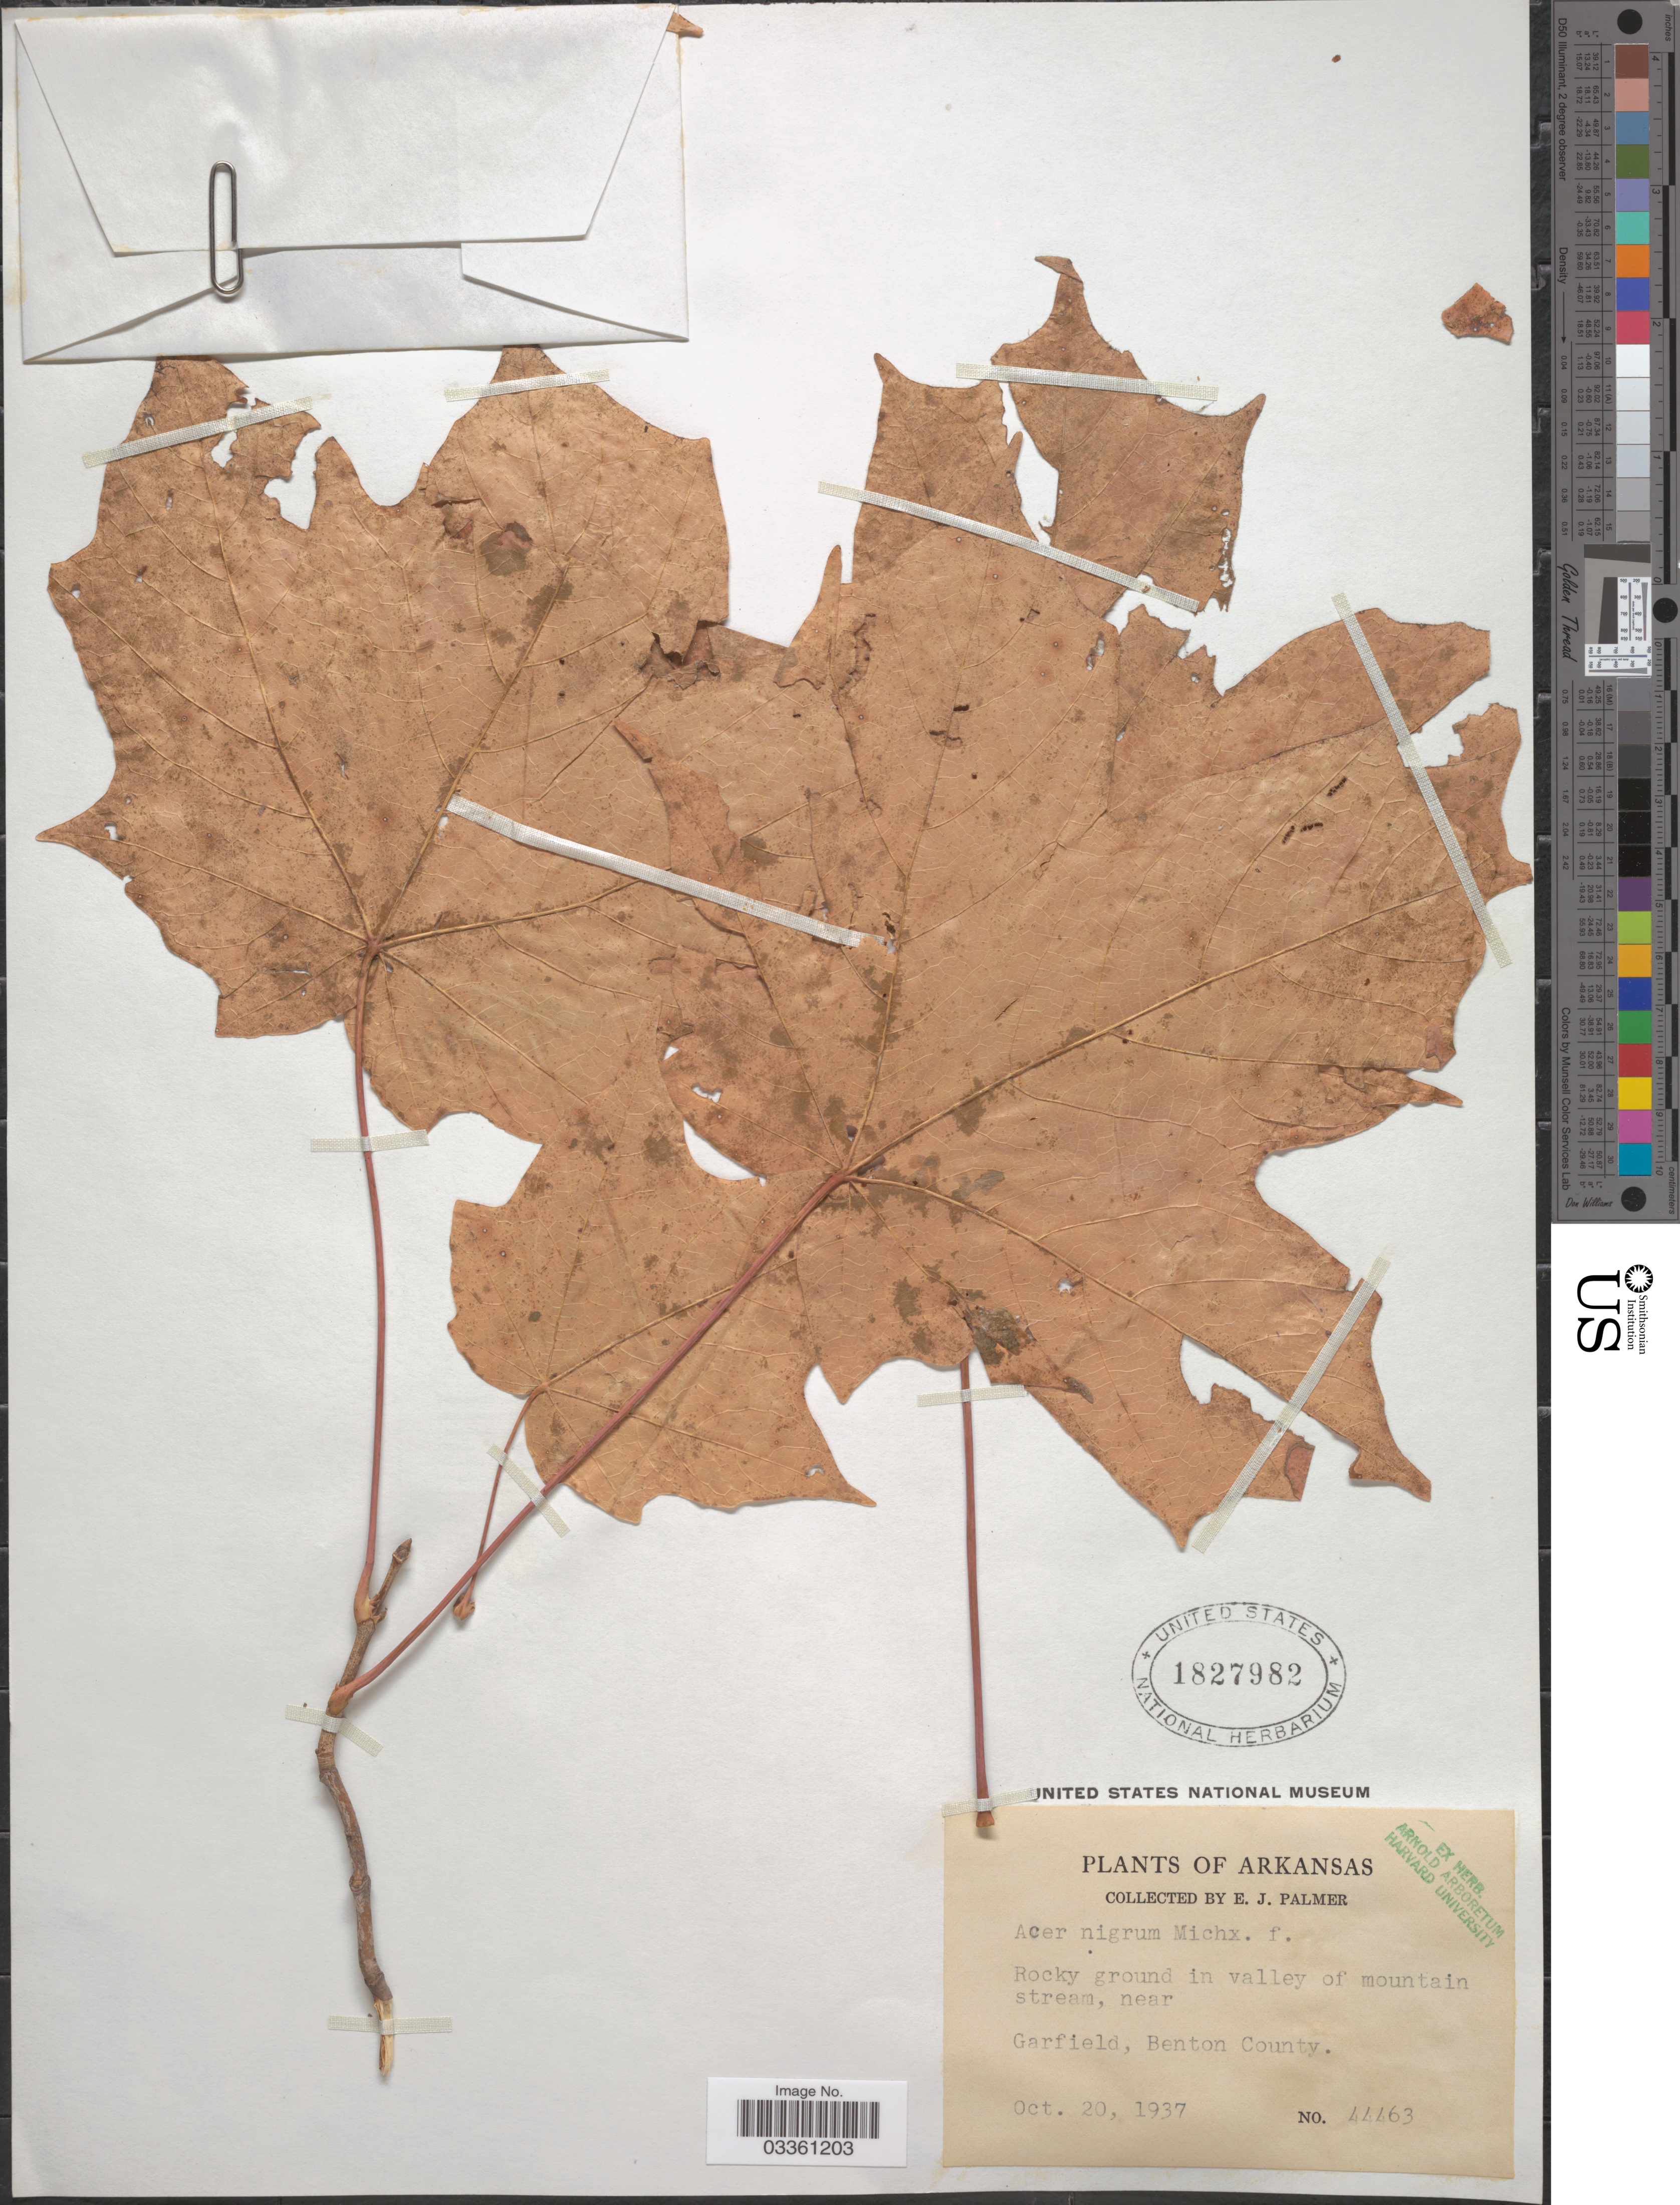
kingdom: Plantae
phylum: Tracheophyta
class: Magnoliopsida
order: Sapindales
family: Sapindaceae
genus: Acer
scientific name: Acer saccharum subsp. nigrum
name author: (F. Michx.) Desmarais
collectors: E. J. Palmer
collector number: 44463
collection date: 1937-10-20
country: United States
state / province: Arkansas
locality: Rocky ground in valley of mountain stream, near Garfield, Benton County.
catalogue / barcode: US 1827982